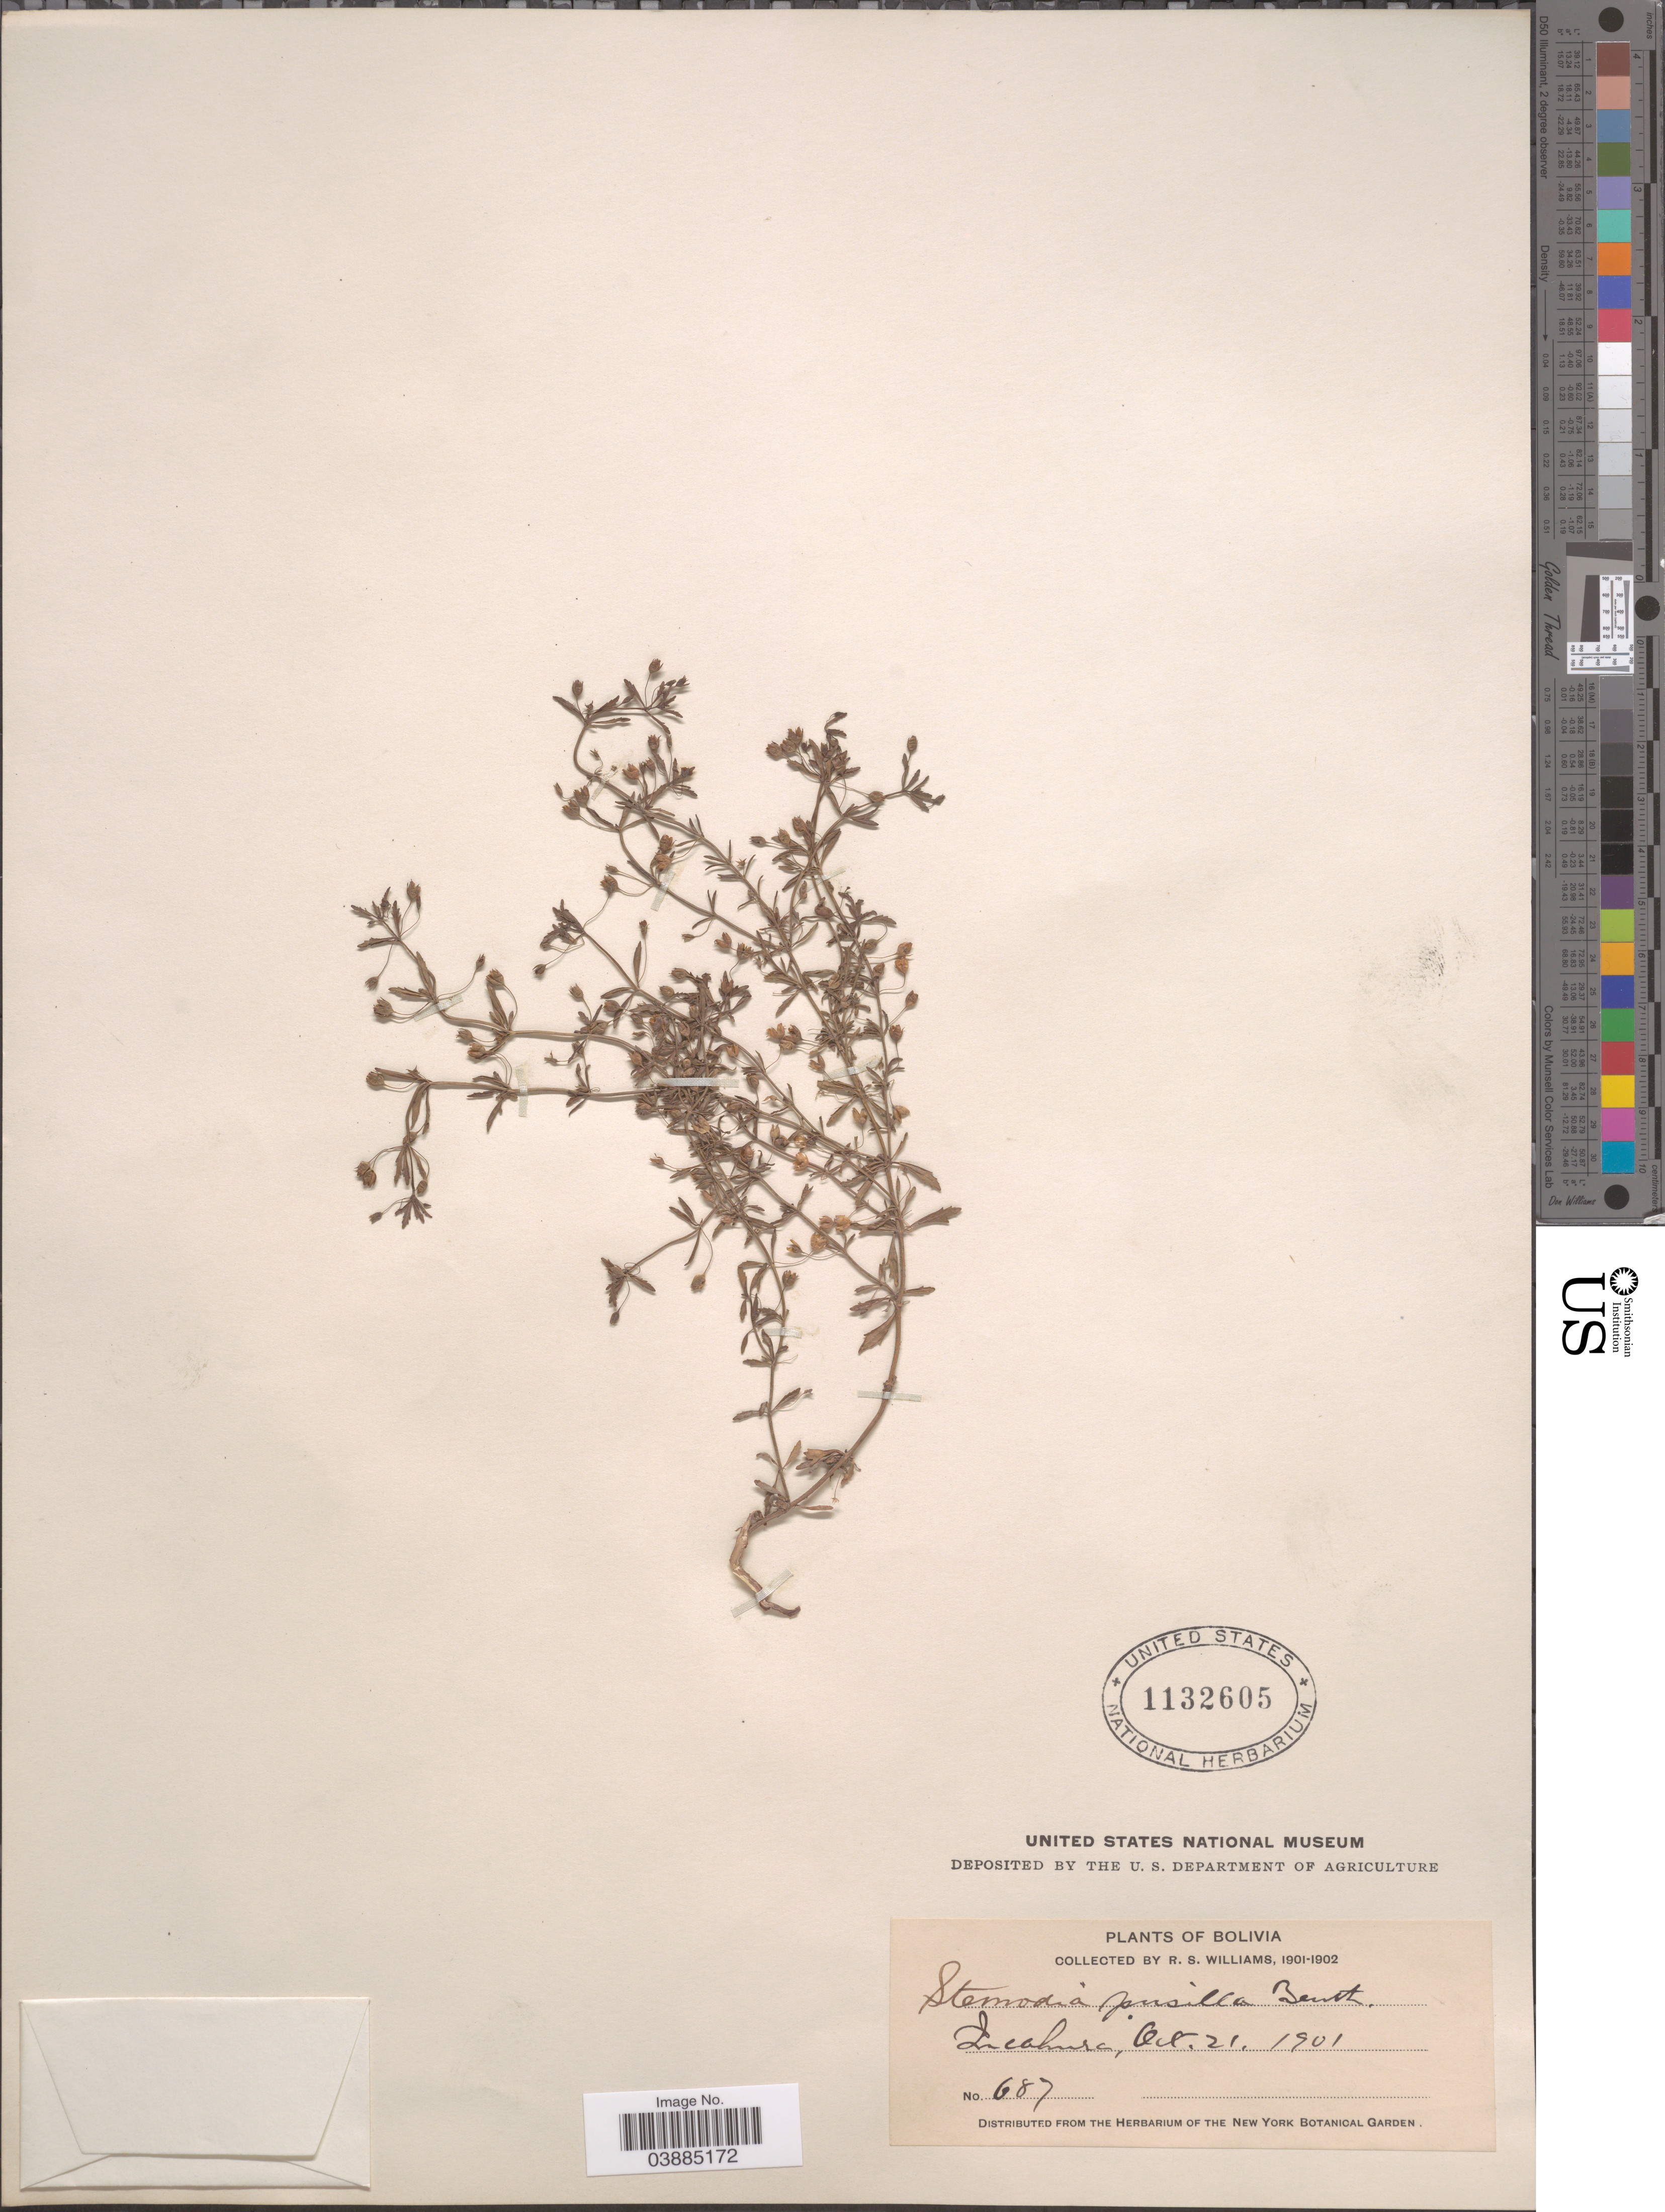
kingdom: Plantae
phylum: Tracheophyta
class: Magnoliopsida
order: Lamiales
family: Plantaginaceae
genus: Stemodia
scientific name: Stemodia pusilla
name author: Benth.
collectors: R. S. Williams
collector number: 687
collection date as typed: Oct. 21, 1901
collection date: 1901-10-21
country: Bolivia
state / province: La Páz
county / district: Larecaja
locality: Incahuara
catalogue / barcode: US 1132605